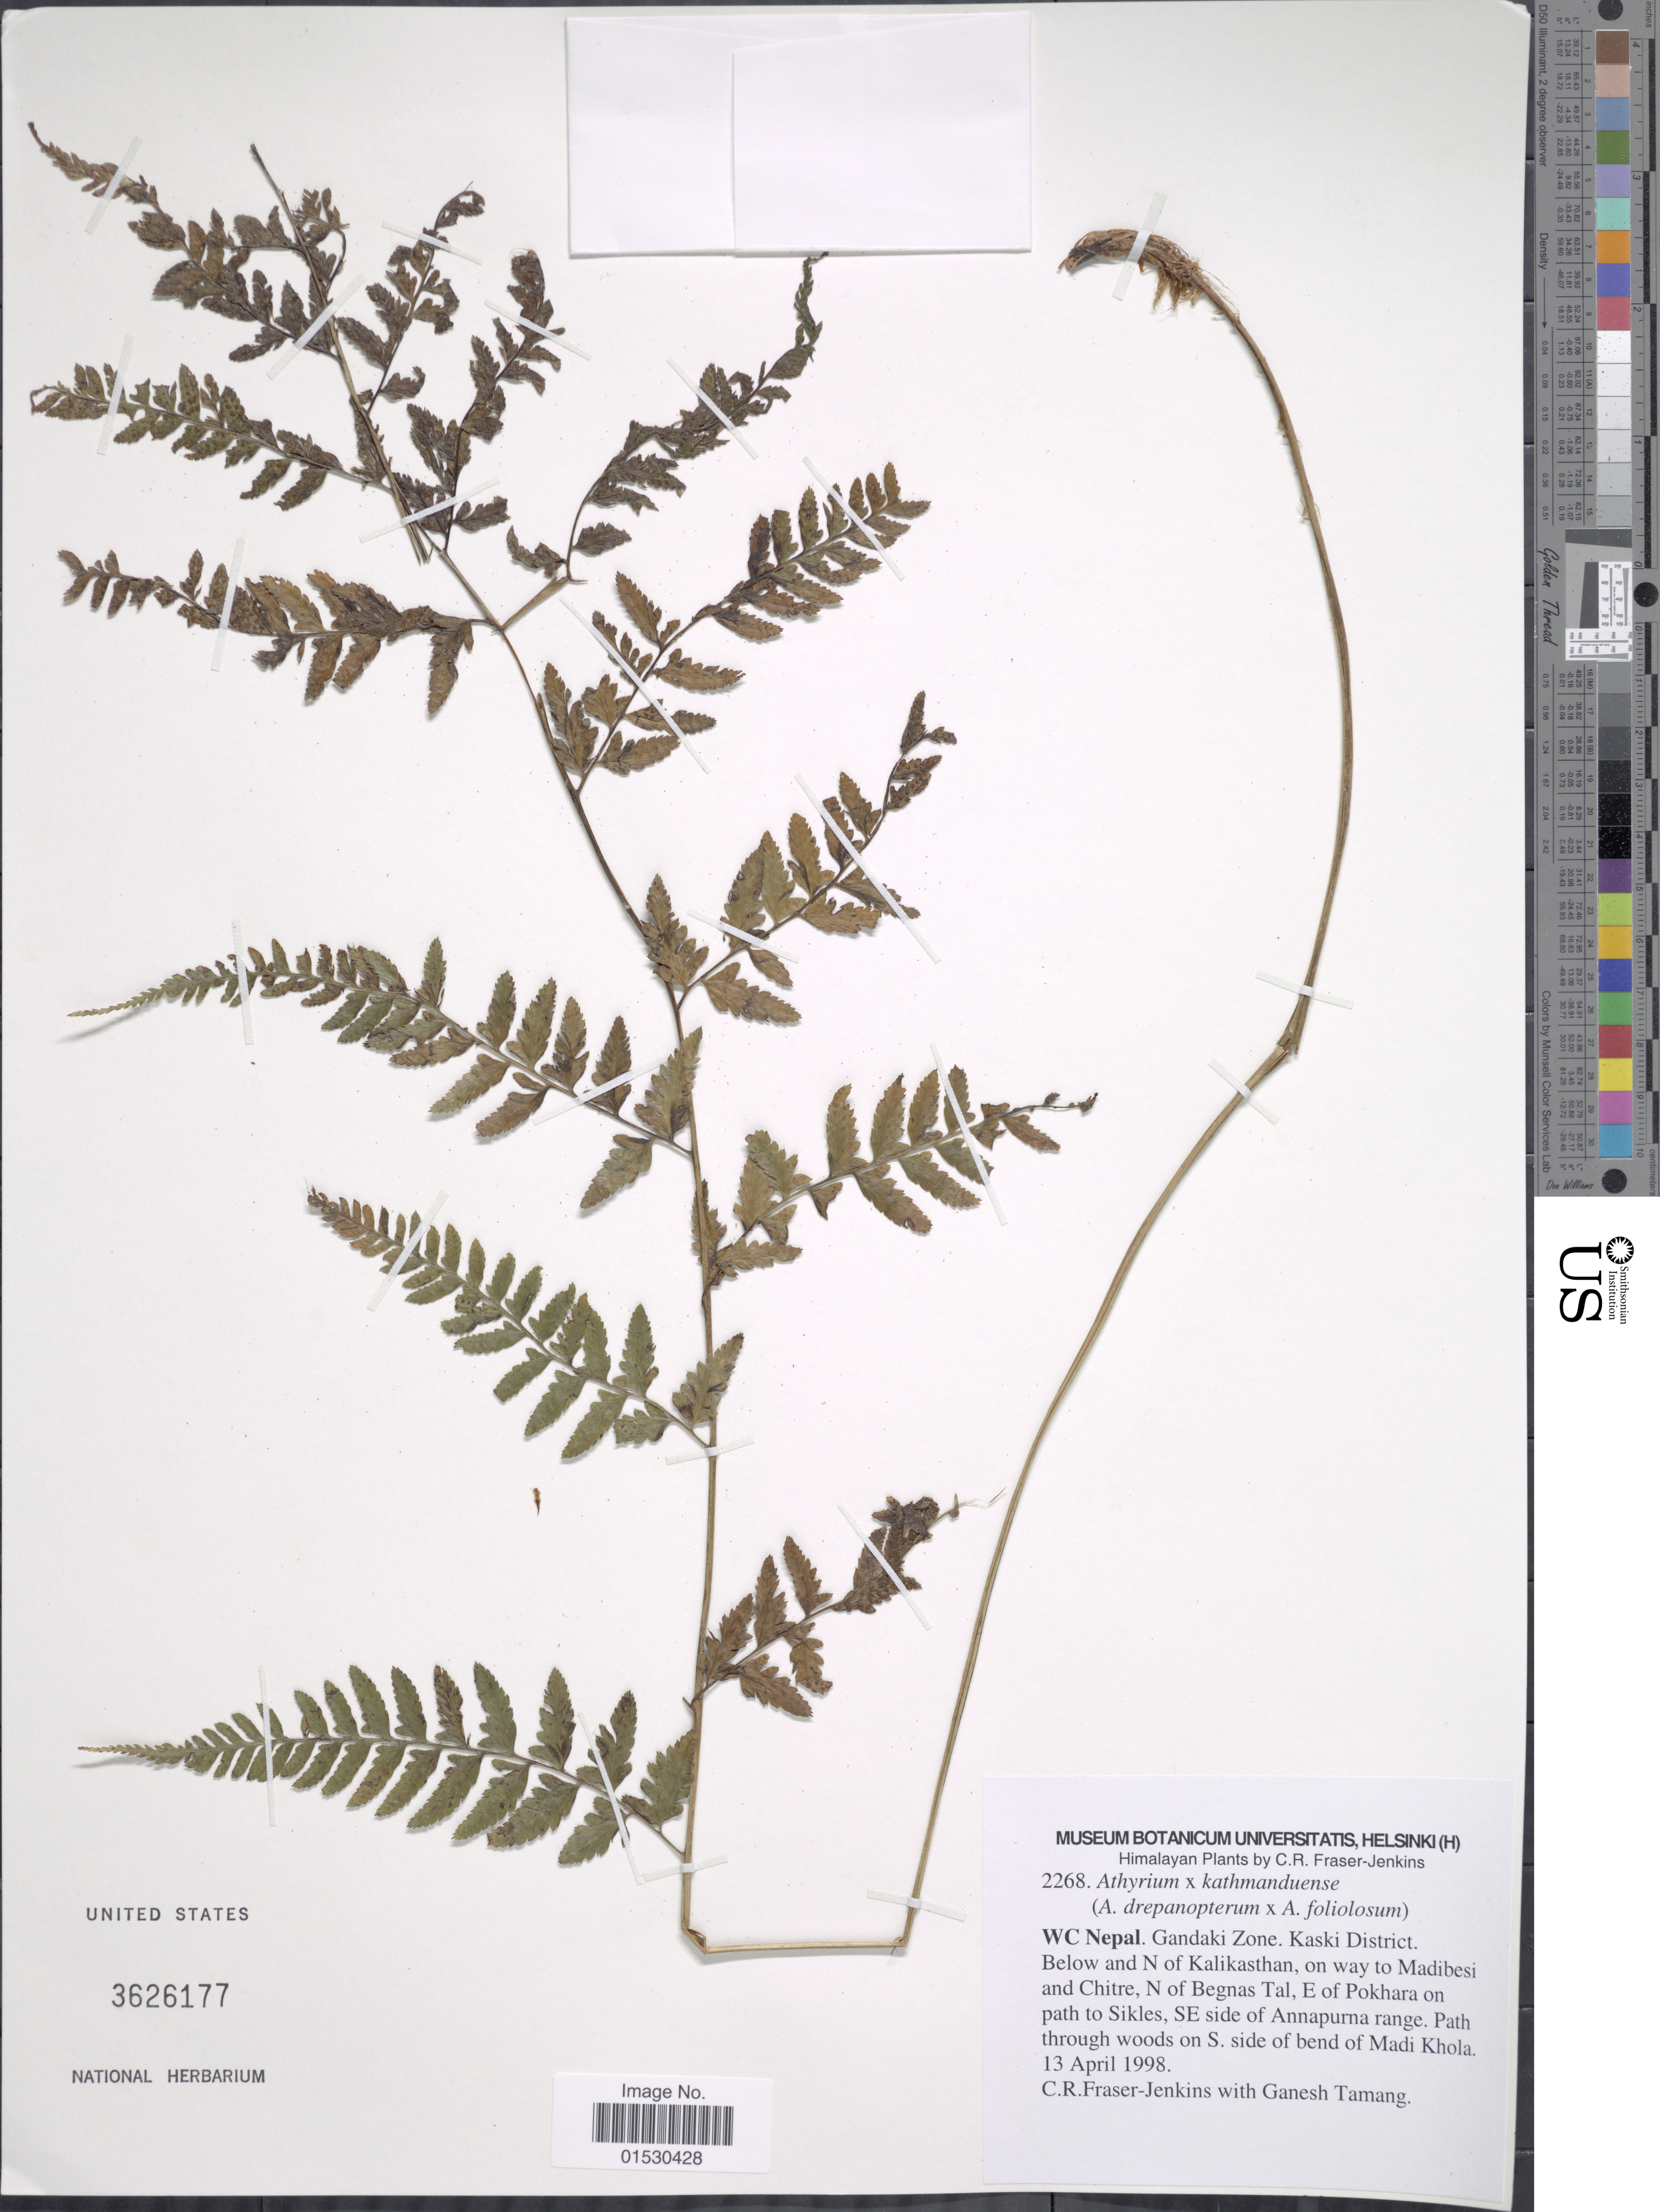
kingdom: Plantae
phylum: Tracheophyta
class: Polypodiopsida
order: Polypodiales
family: Athyriaceae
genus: Athyrium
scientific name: Athyrium x kathmanduense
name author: Fraser-Jenk.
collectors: C. R. Fraser-Jenkins & G. Tamang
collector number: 2268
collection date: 1998-04-13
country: Nepal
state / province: Gandaki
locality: WC Nepal/ Gandaki Zone. Kaski District. Below and N of Kalikasthan, on way to Madibesi and Chitre, N of Begnas Tal, E of Pokhara on path to Sikles, SE side of Annapurna range. Path through woods on S. Side of bend of Madi Khola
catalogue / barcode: US 3626177